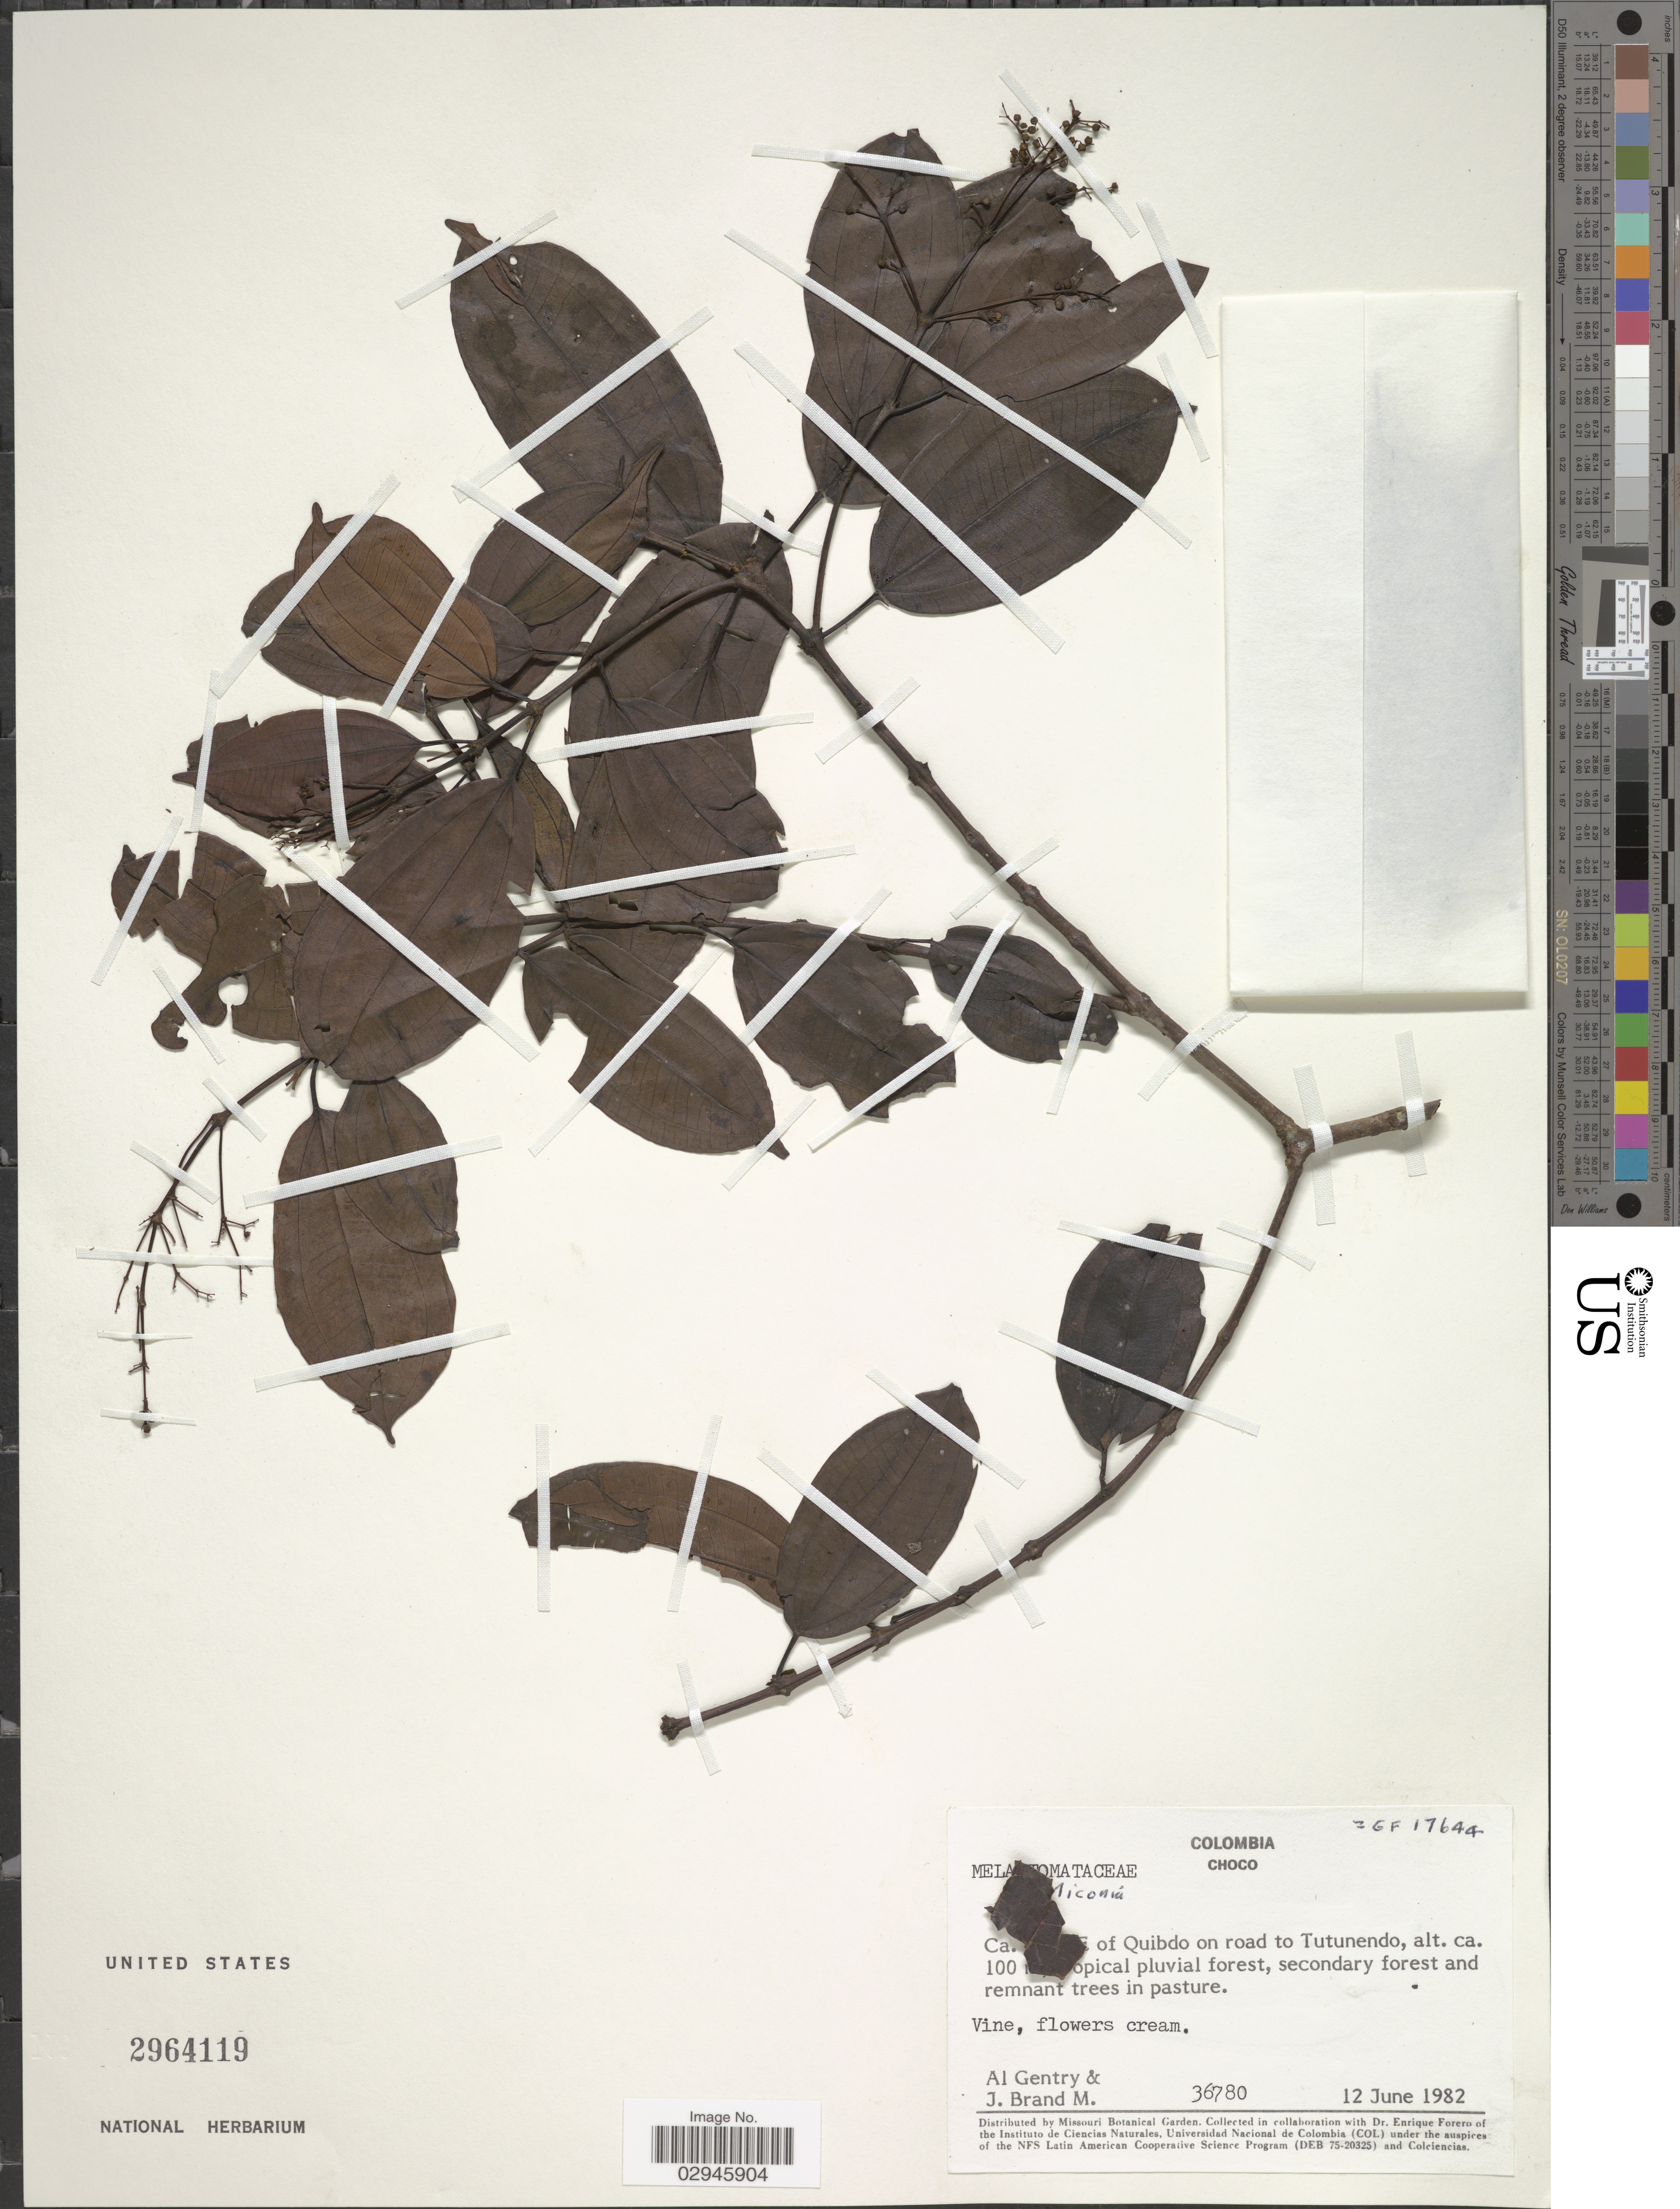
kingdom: Plantae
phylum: Tracheophyta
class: Magnoliopsida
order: Myrtales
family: Melastomataceae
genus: Miconia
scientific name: Miconia sp.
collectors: A. H. Gentry & J. Brand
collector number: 36780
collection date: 1982-06-12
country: Colombia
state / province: Chocó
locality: Ca. [illegible text] of Quibdo on road to Tutunendo.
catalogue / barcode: US 2964119